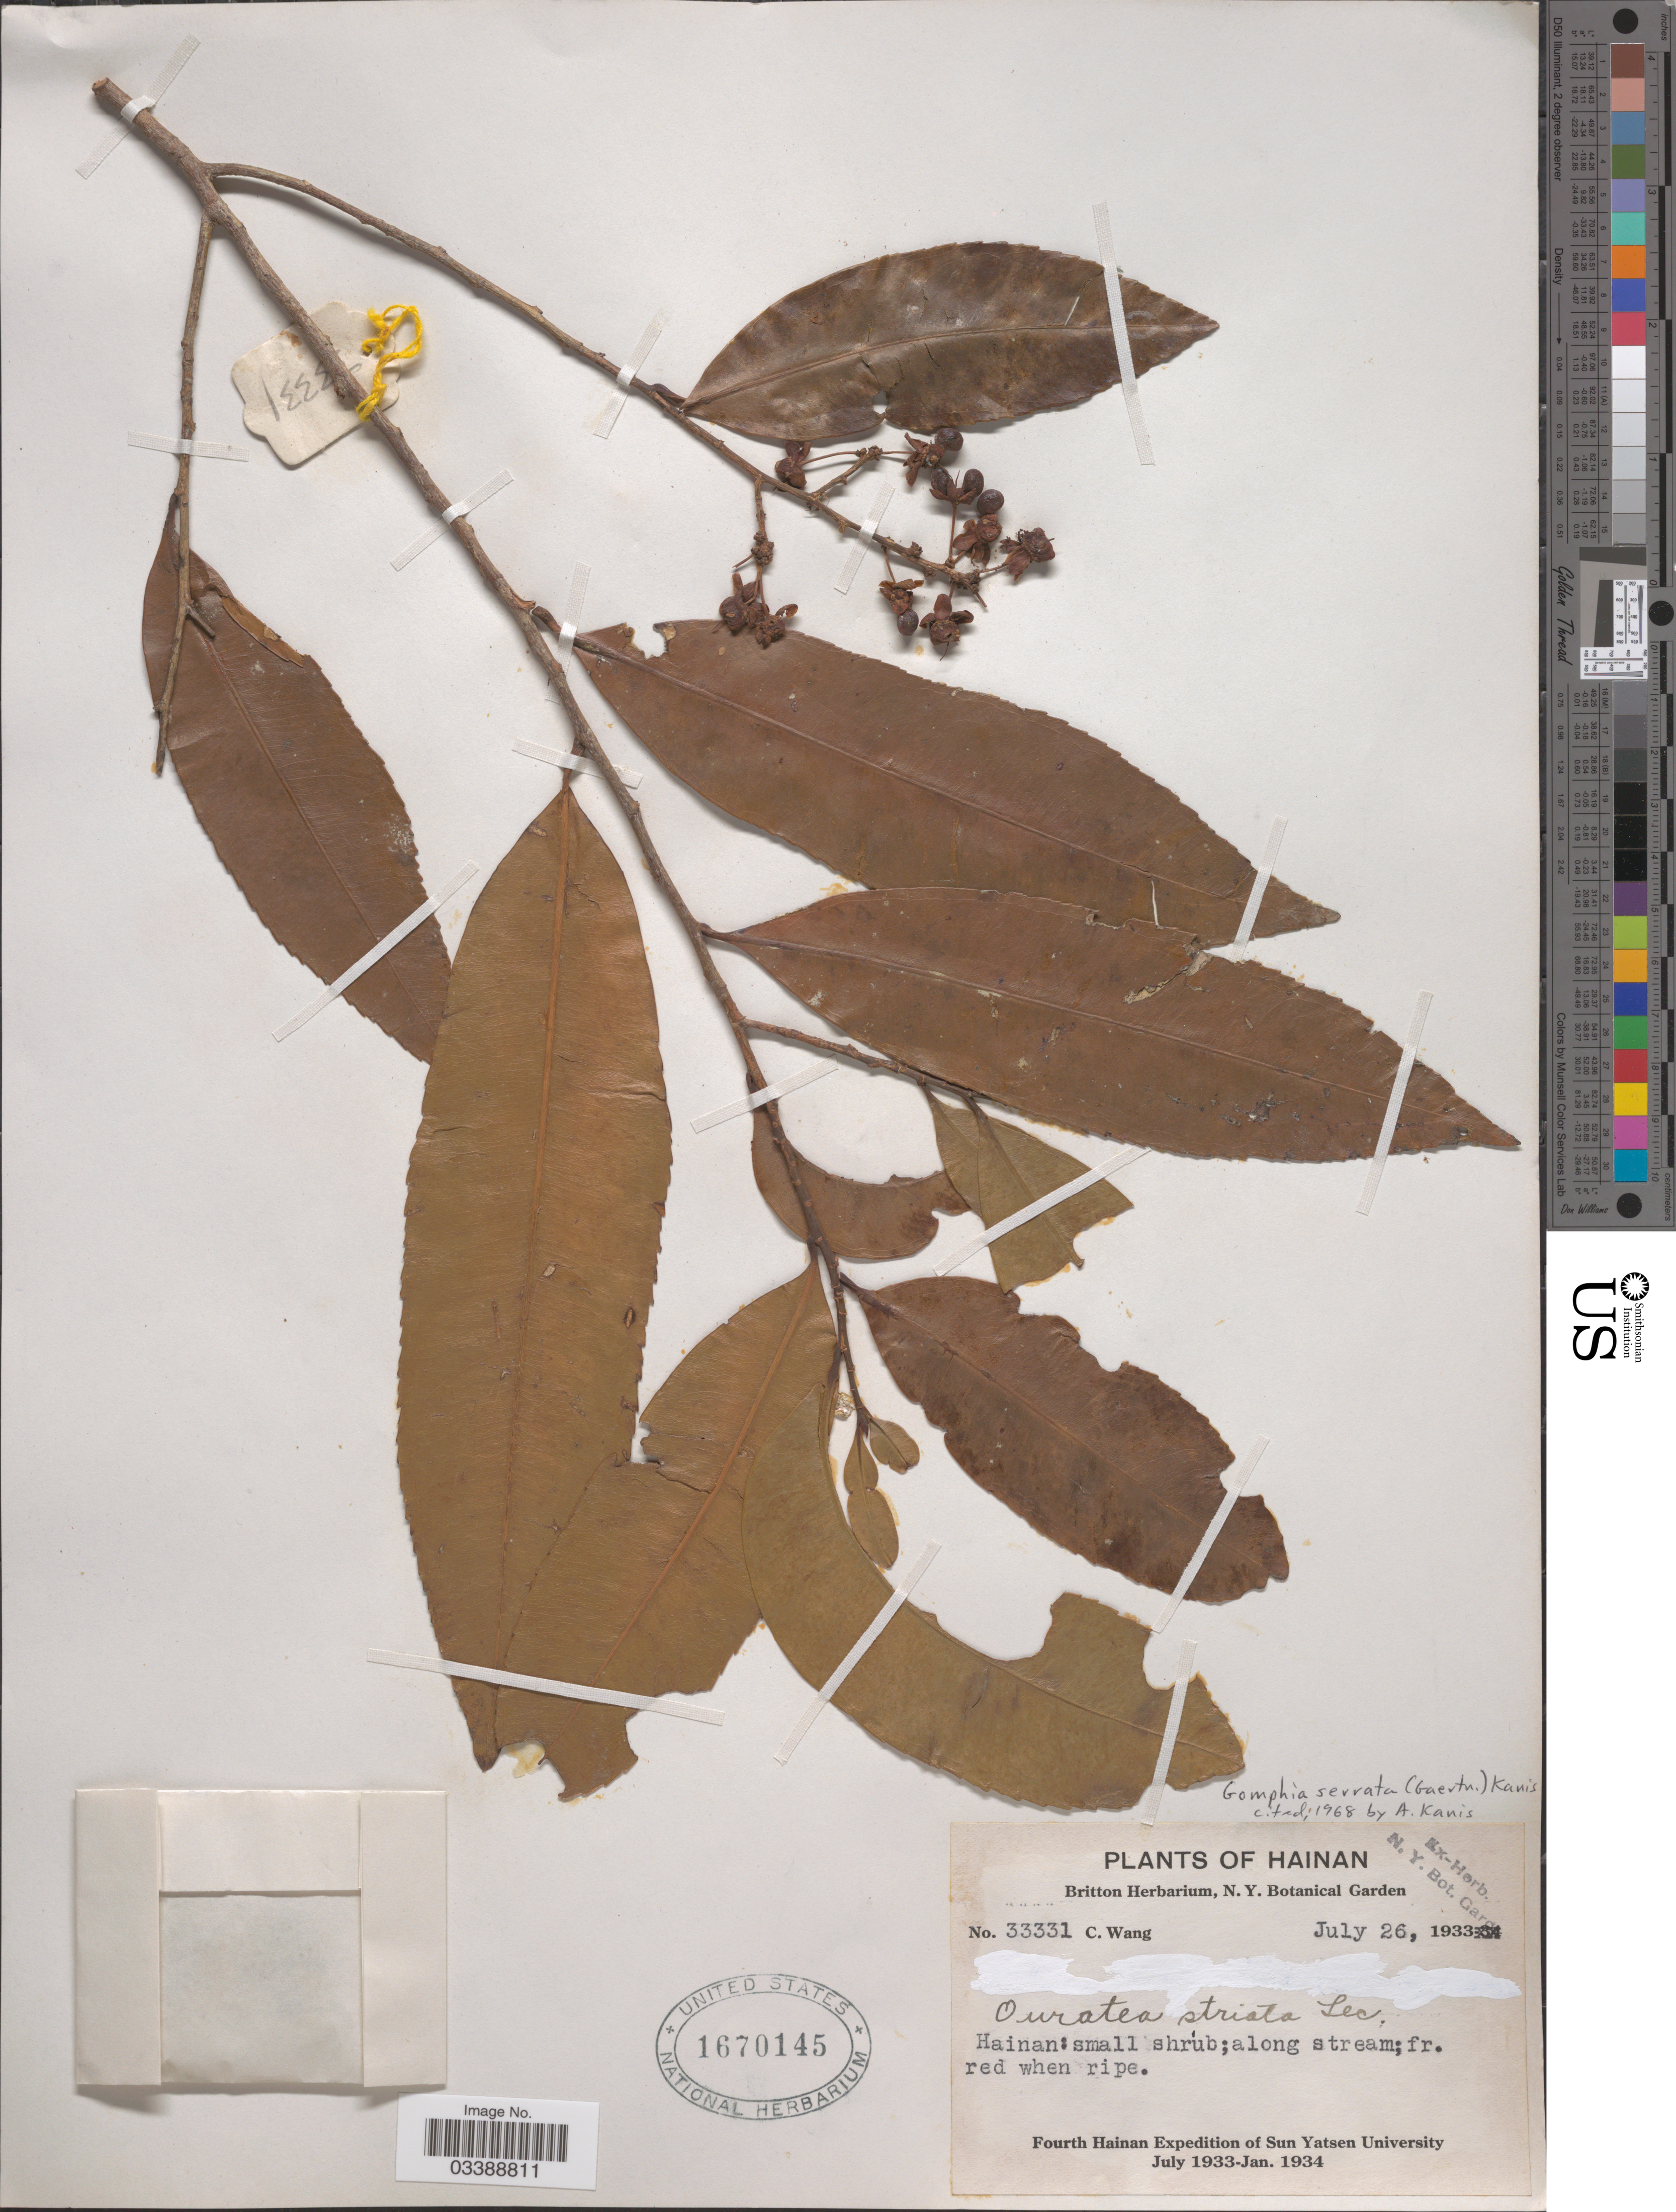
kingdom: Plantae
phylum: Tracheophyta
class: Magnoliopsida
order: Malpighiales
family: Ochnaceae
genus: Campylospermum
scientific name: Campylospermum serratum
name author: (Gaertn.) Bittrich & M.C.E. Amaral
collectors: C. Wang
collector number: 33331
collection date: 1933-07-26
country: China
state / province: Hainan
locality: Hainan.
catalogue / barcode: US 1670145